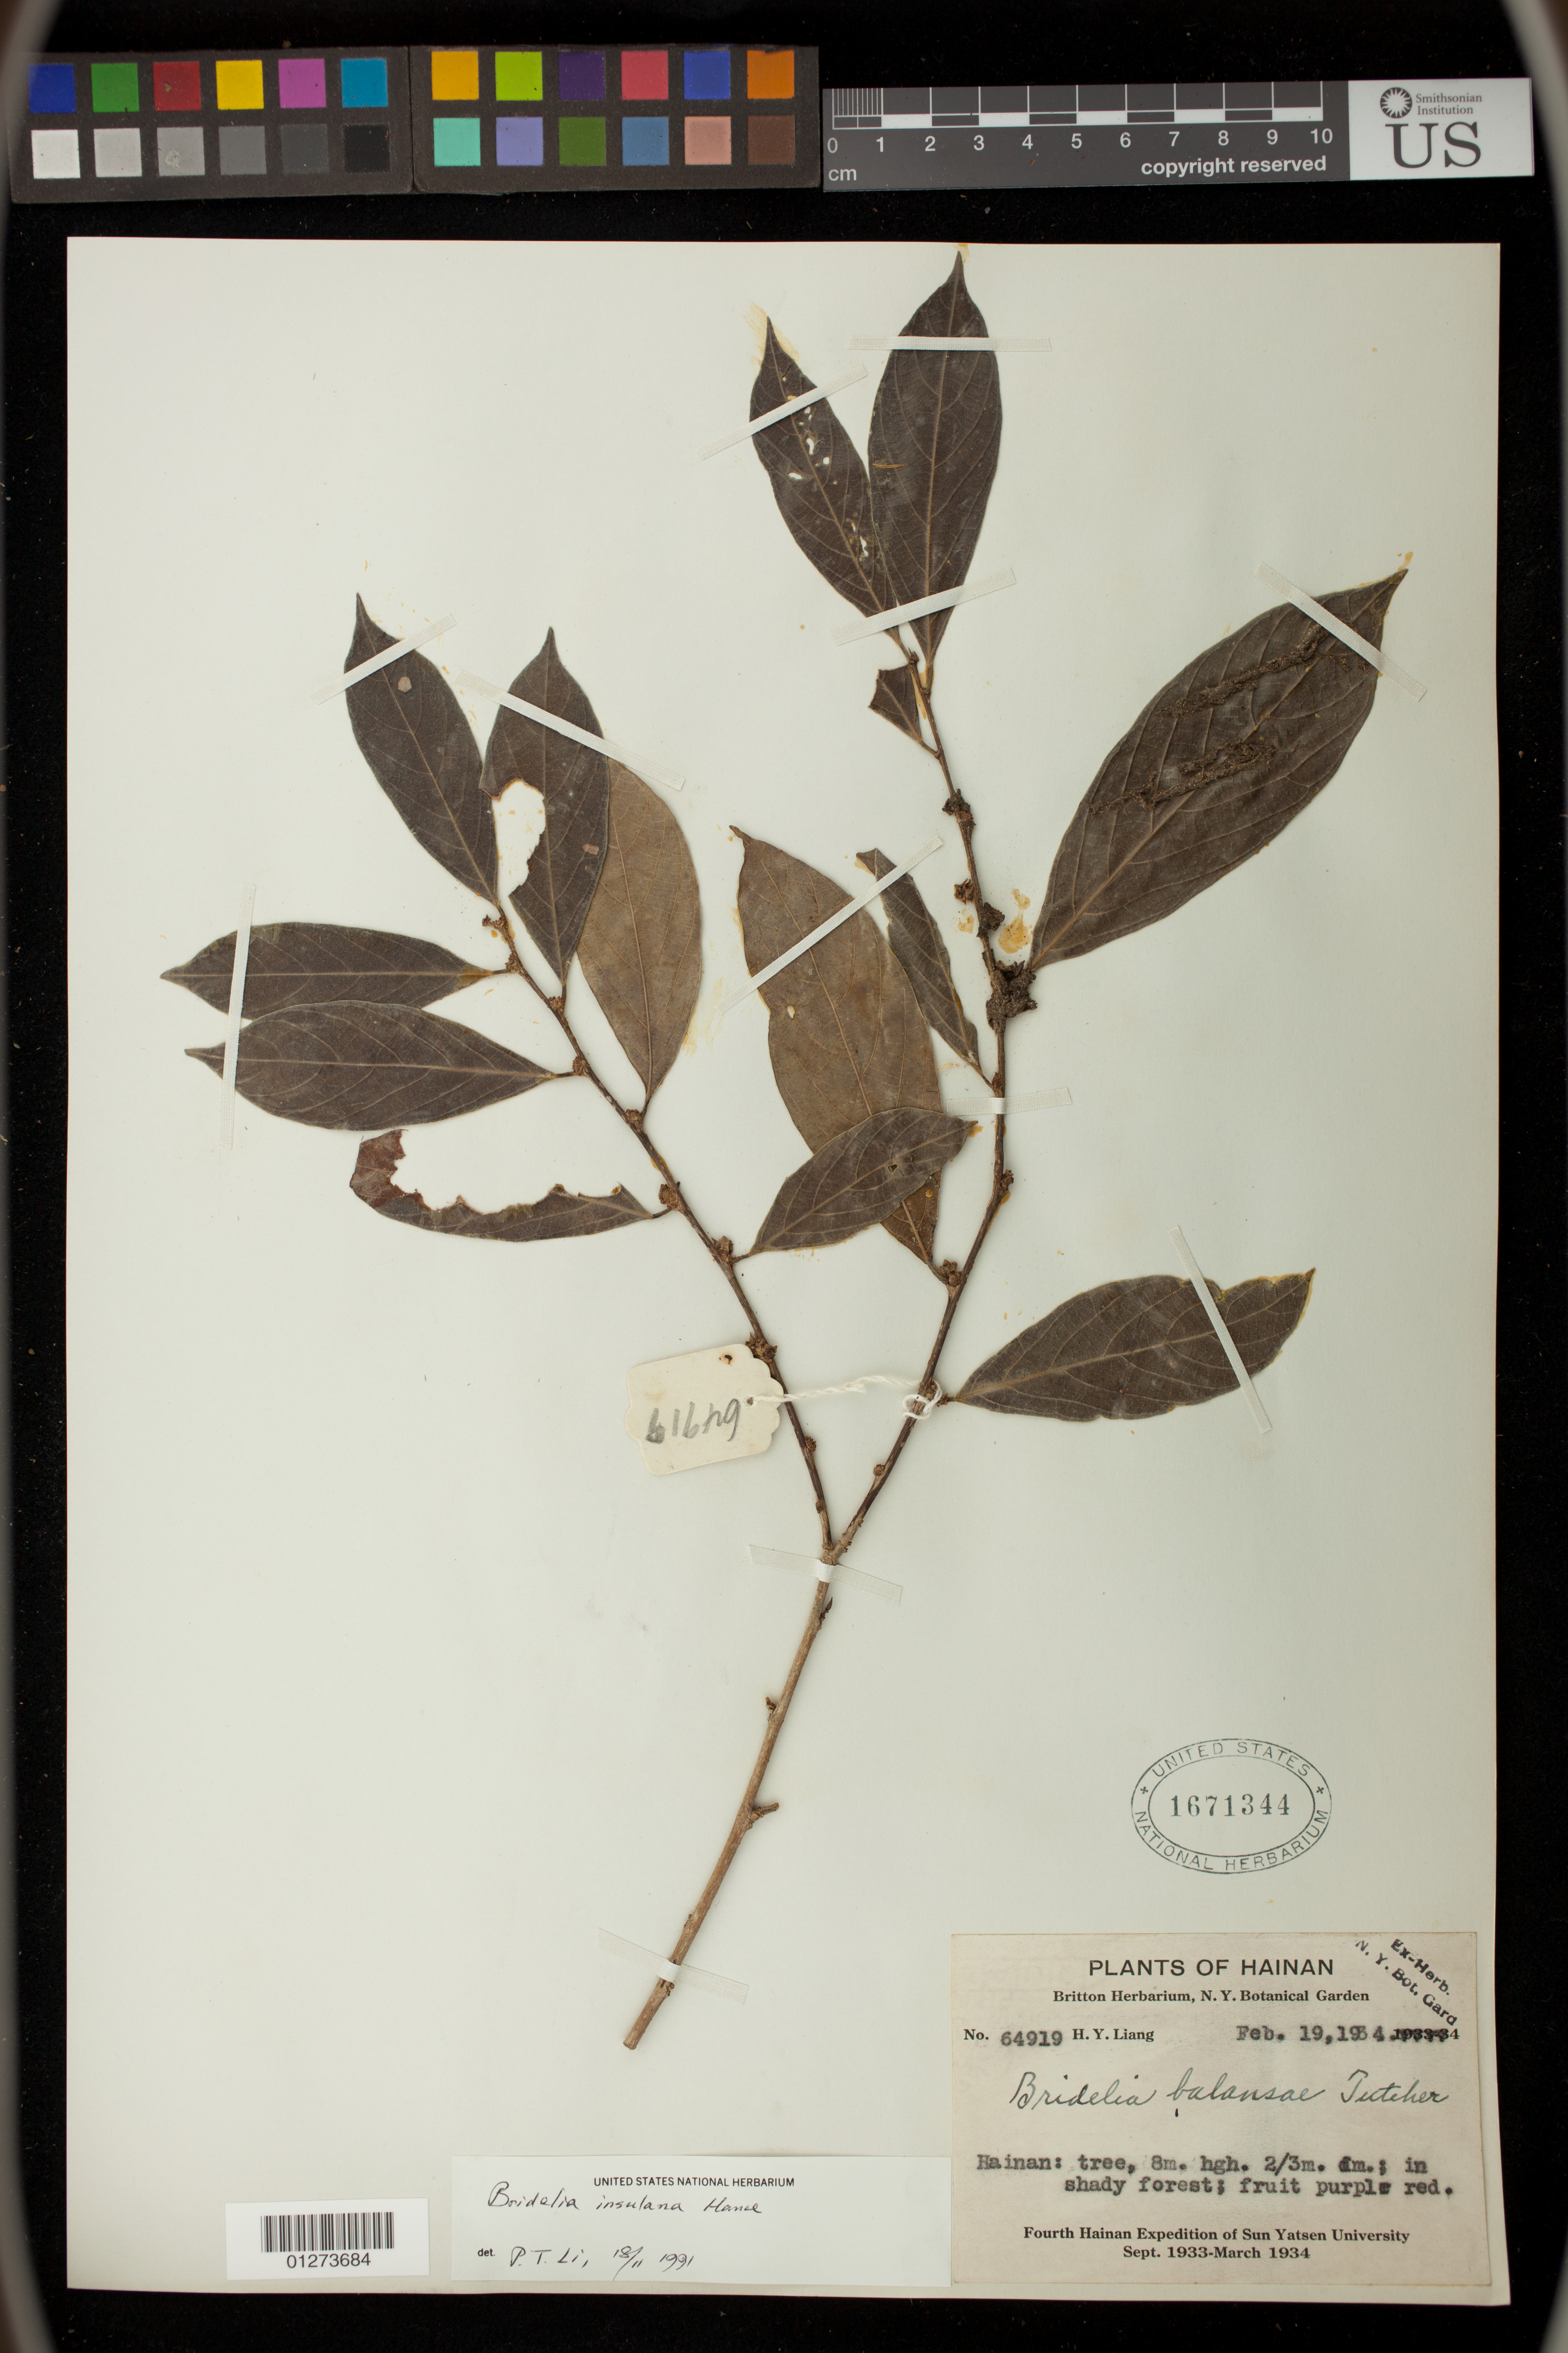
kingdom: Plantae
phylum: Tracheophyta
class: Magnoliopsida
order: Malpighiales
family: Phyllanthaceae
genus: Bridelia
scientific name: Bridelia balansae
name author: Tutcher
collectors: H. Y. Liang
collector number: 64919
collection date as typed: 19 Feb 1934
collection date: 1934-02-19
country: China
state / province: Hainan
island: Hainan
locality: Kan-en dist., 1 wong shaar, mo po poh lam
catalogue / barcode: US 1671344